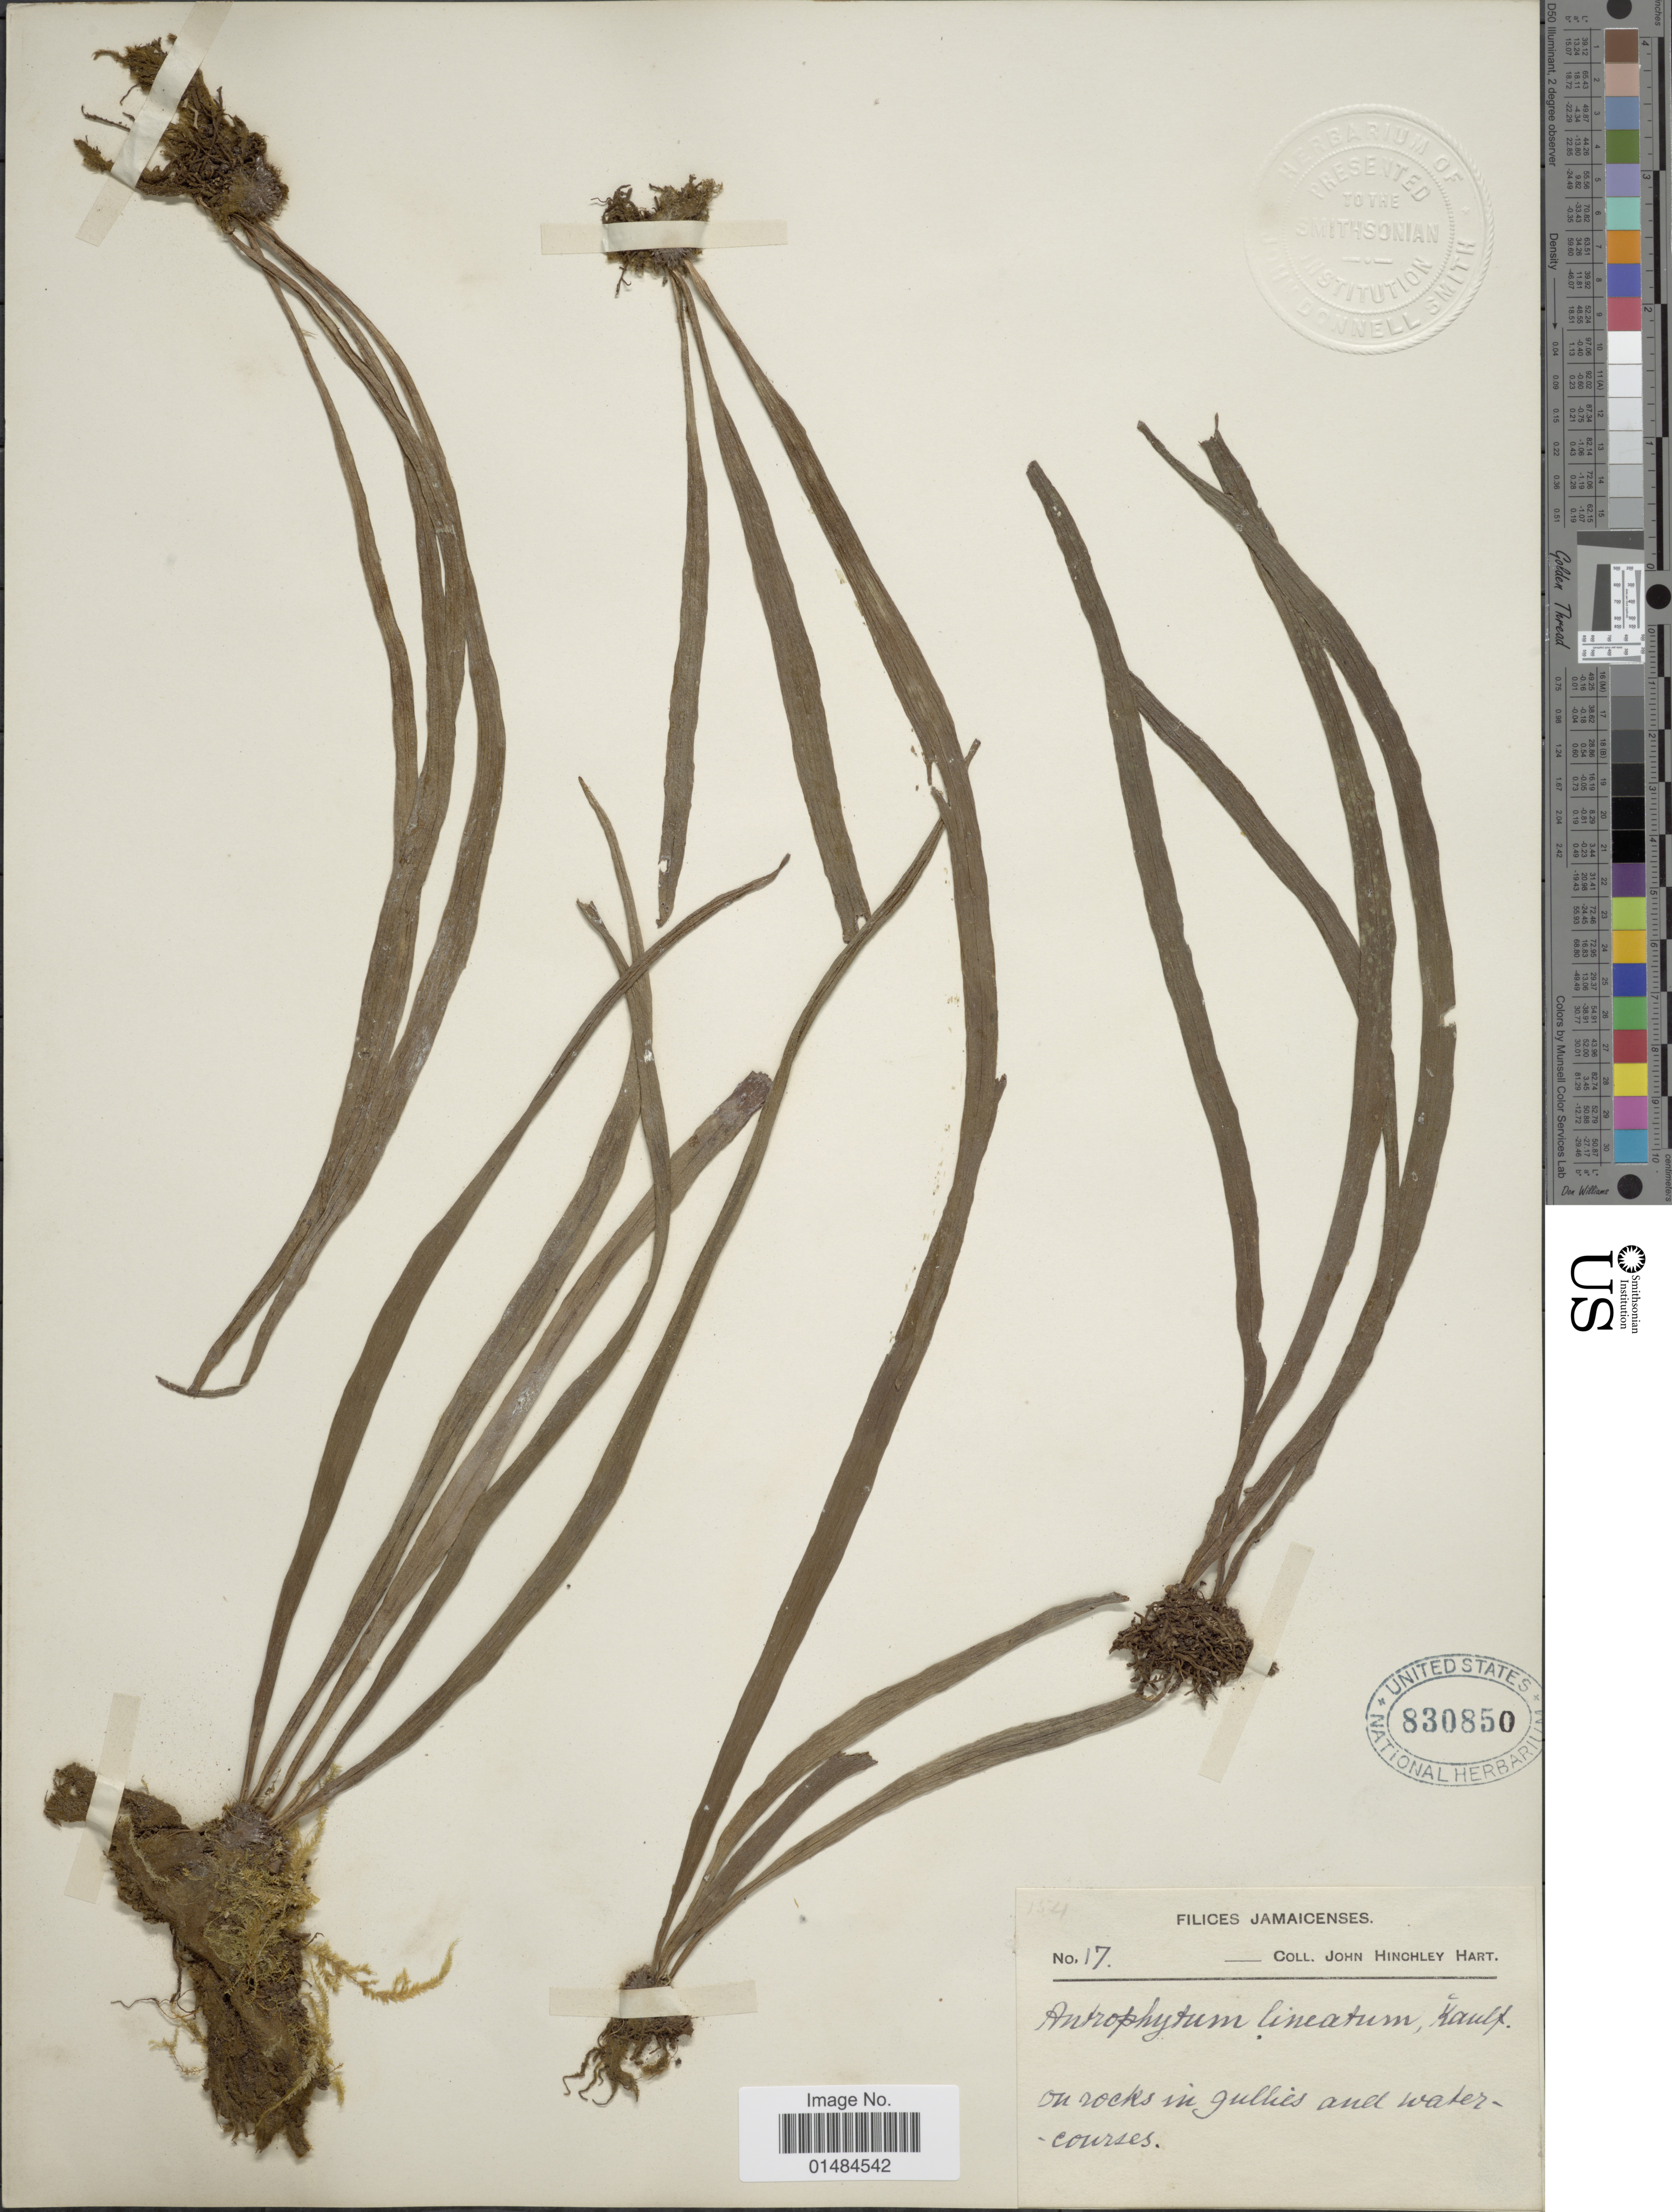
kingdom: Plantae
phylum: Tracheophyta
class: Polypodiopsida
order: Polypodiales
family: Pteridaceae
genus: Polytaenium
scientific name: Polytaenium lineatum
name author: (Sw.) J. Sm.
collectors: J. H. Hart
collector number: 17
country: Jamaica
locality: On rocks in gullies and water courses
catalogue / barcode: US 830850